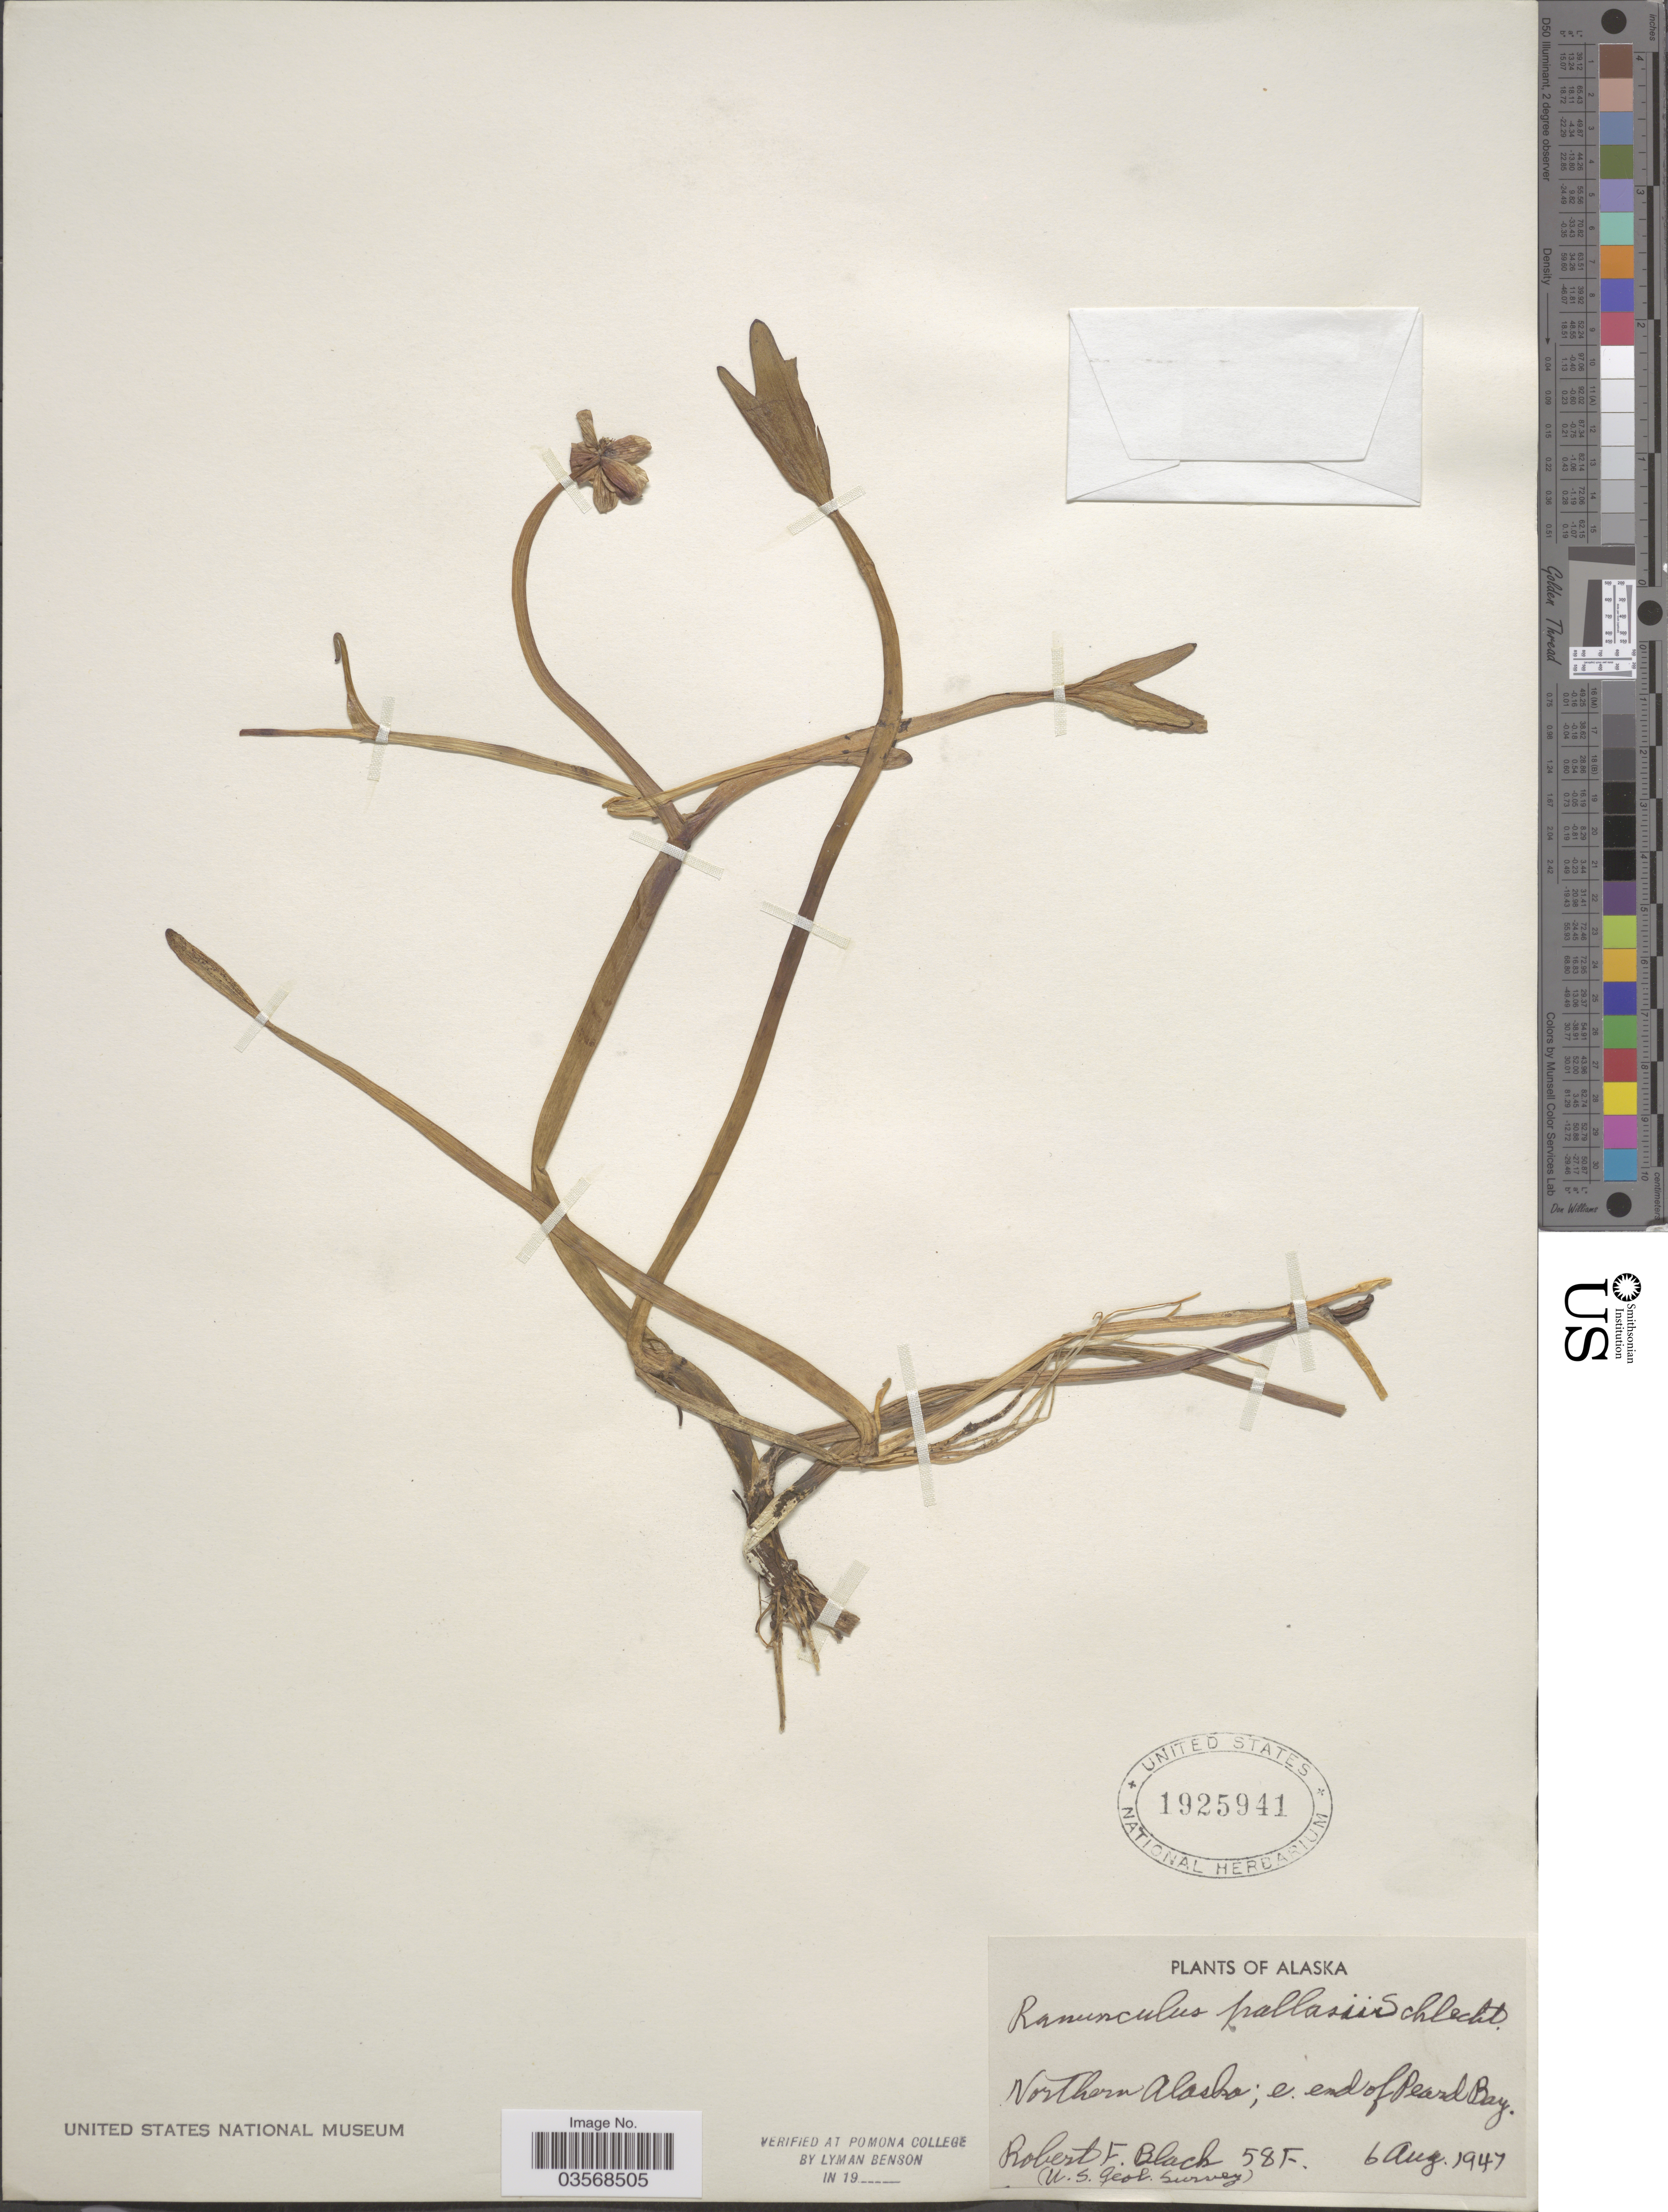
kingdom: Plantae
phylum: Tracheophyta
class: Magnoliopsida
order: Ranunculales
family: Ranunculaceae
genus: Ranunculus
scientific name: Ranunculus pallasii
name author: Schltdl.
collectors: R. F. Black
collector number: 58F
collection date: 1947-08-06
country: United States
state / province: Alaska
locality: Northern Alaska; e. end of Peard Bay.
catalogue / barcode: US 1925941